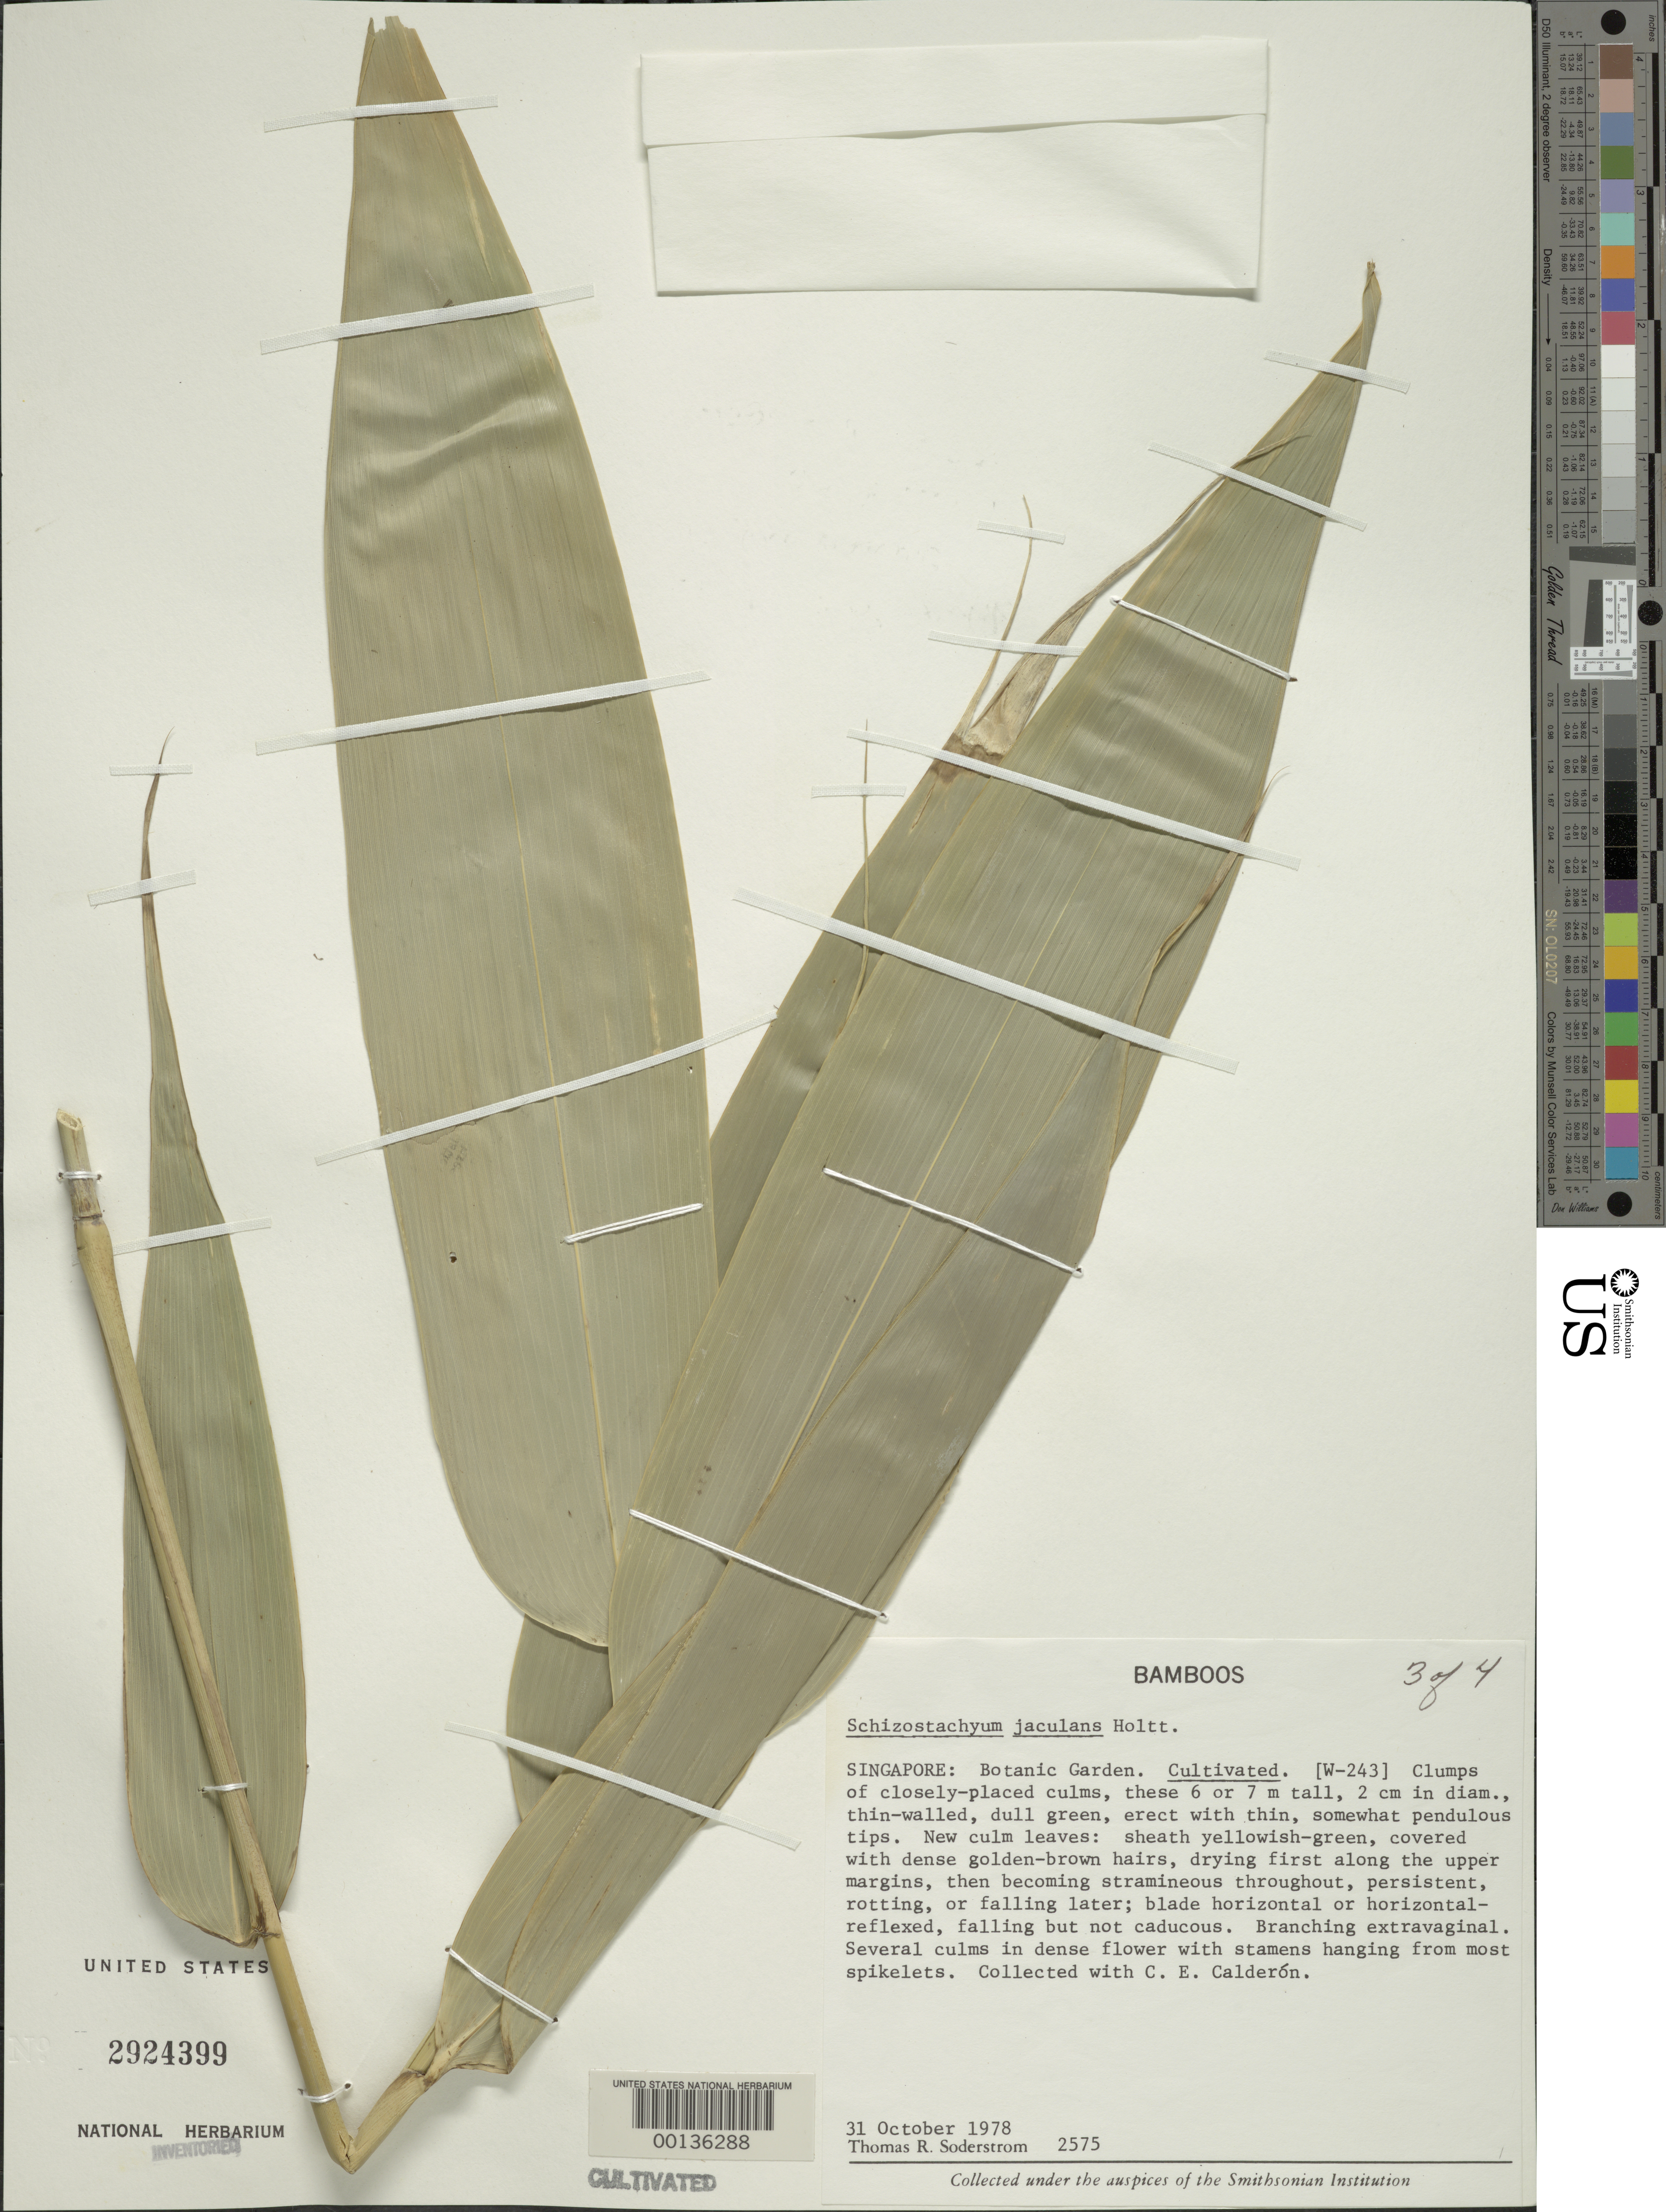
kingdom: Plantae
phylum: Tracheophyta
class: Liliopsida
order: Poales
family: Poaceae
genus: Schizostachyum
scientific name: Schizostachyum jaculans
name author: Holttum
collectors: T. R. Soderstrom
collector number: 2575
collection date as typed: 31 Oct 1978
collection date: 1978-10-31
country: Singapore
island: Singapore Island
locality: Botanic garden [Malay Peninsula]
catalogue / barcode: US 2924399